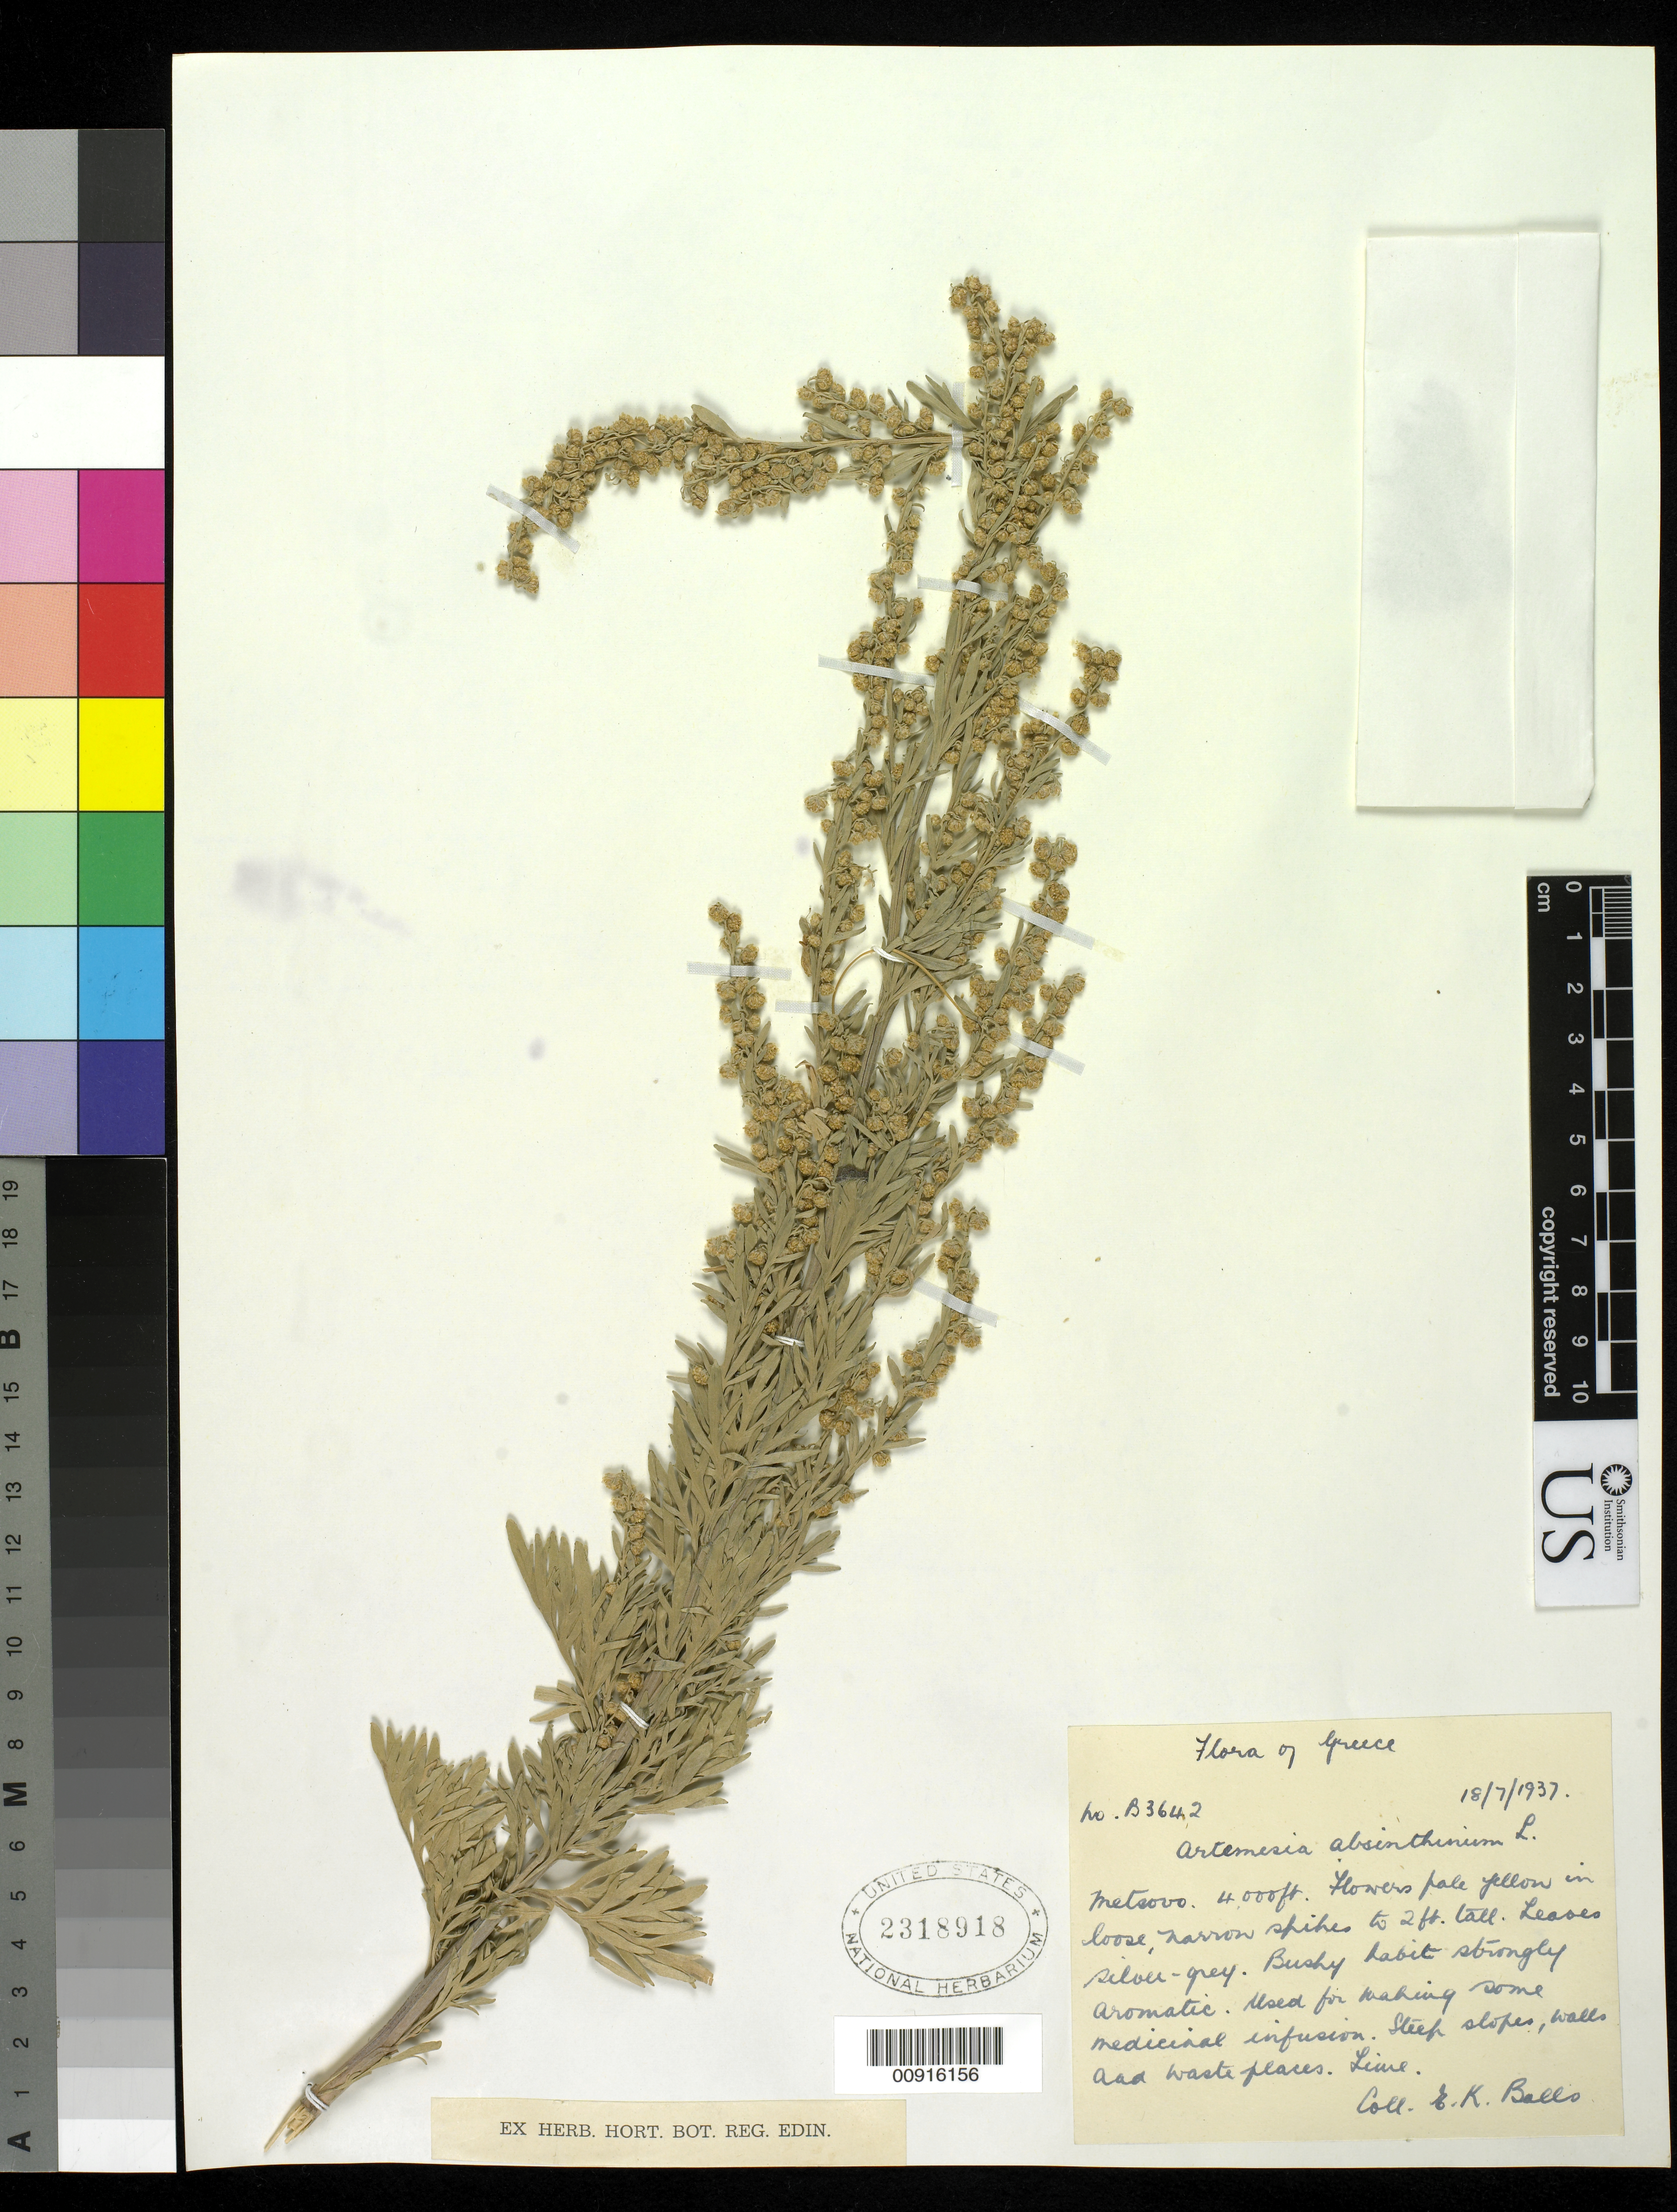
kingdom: Plantae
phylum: Tracheophyta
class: Magnoliopsida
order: Asterales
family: Asteraceae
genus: Artemisia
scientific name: Artemisia absinthium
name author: L.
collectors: E. K. Balls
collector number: B 3642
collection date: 1937-07-18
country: Greece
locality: Metsovo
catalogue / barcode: US 2318918